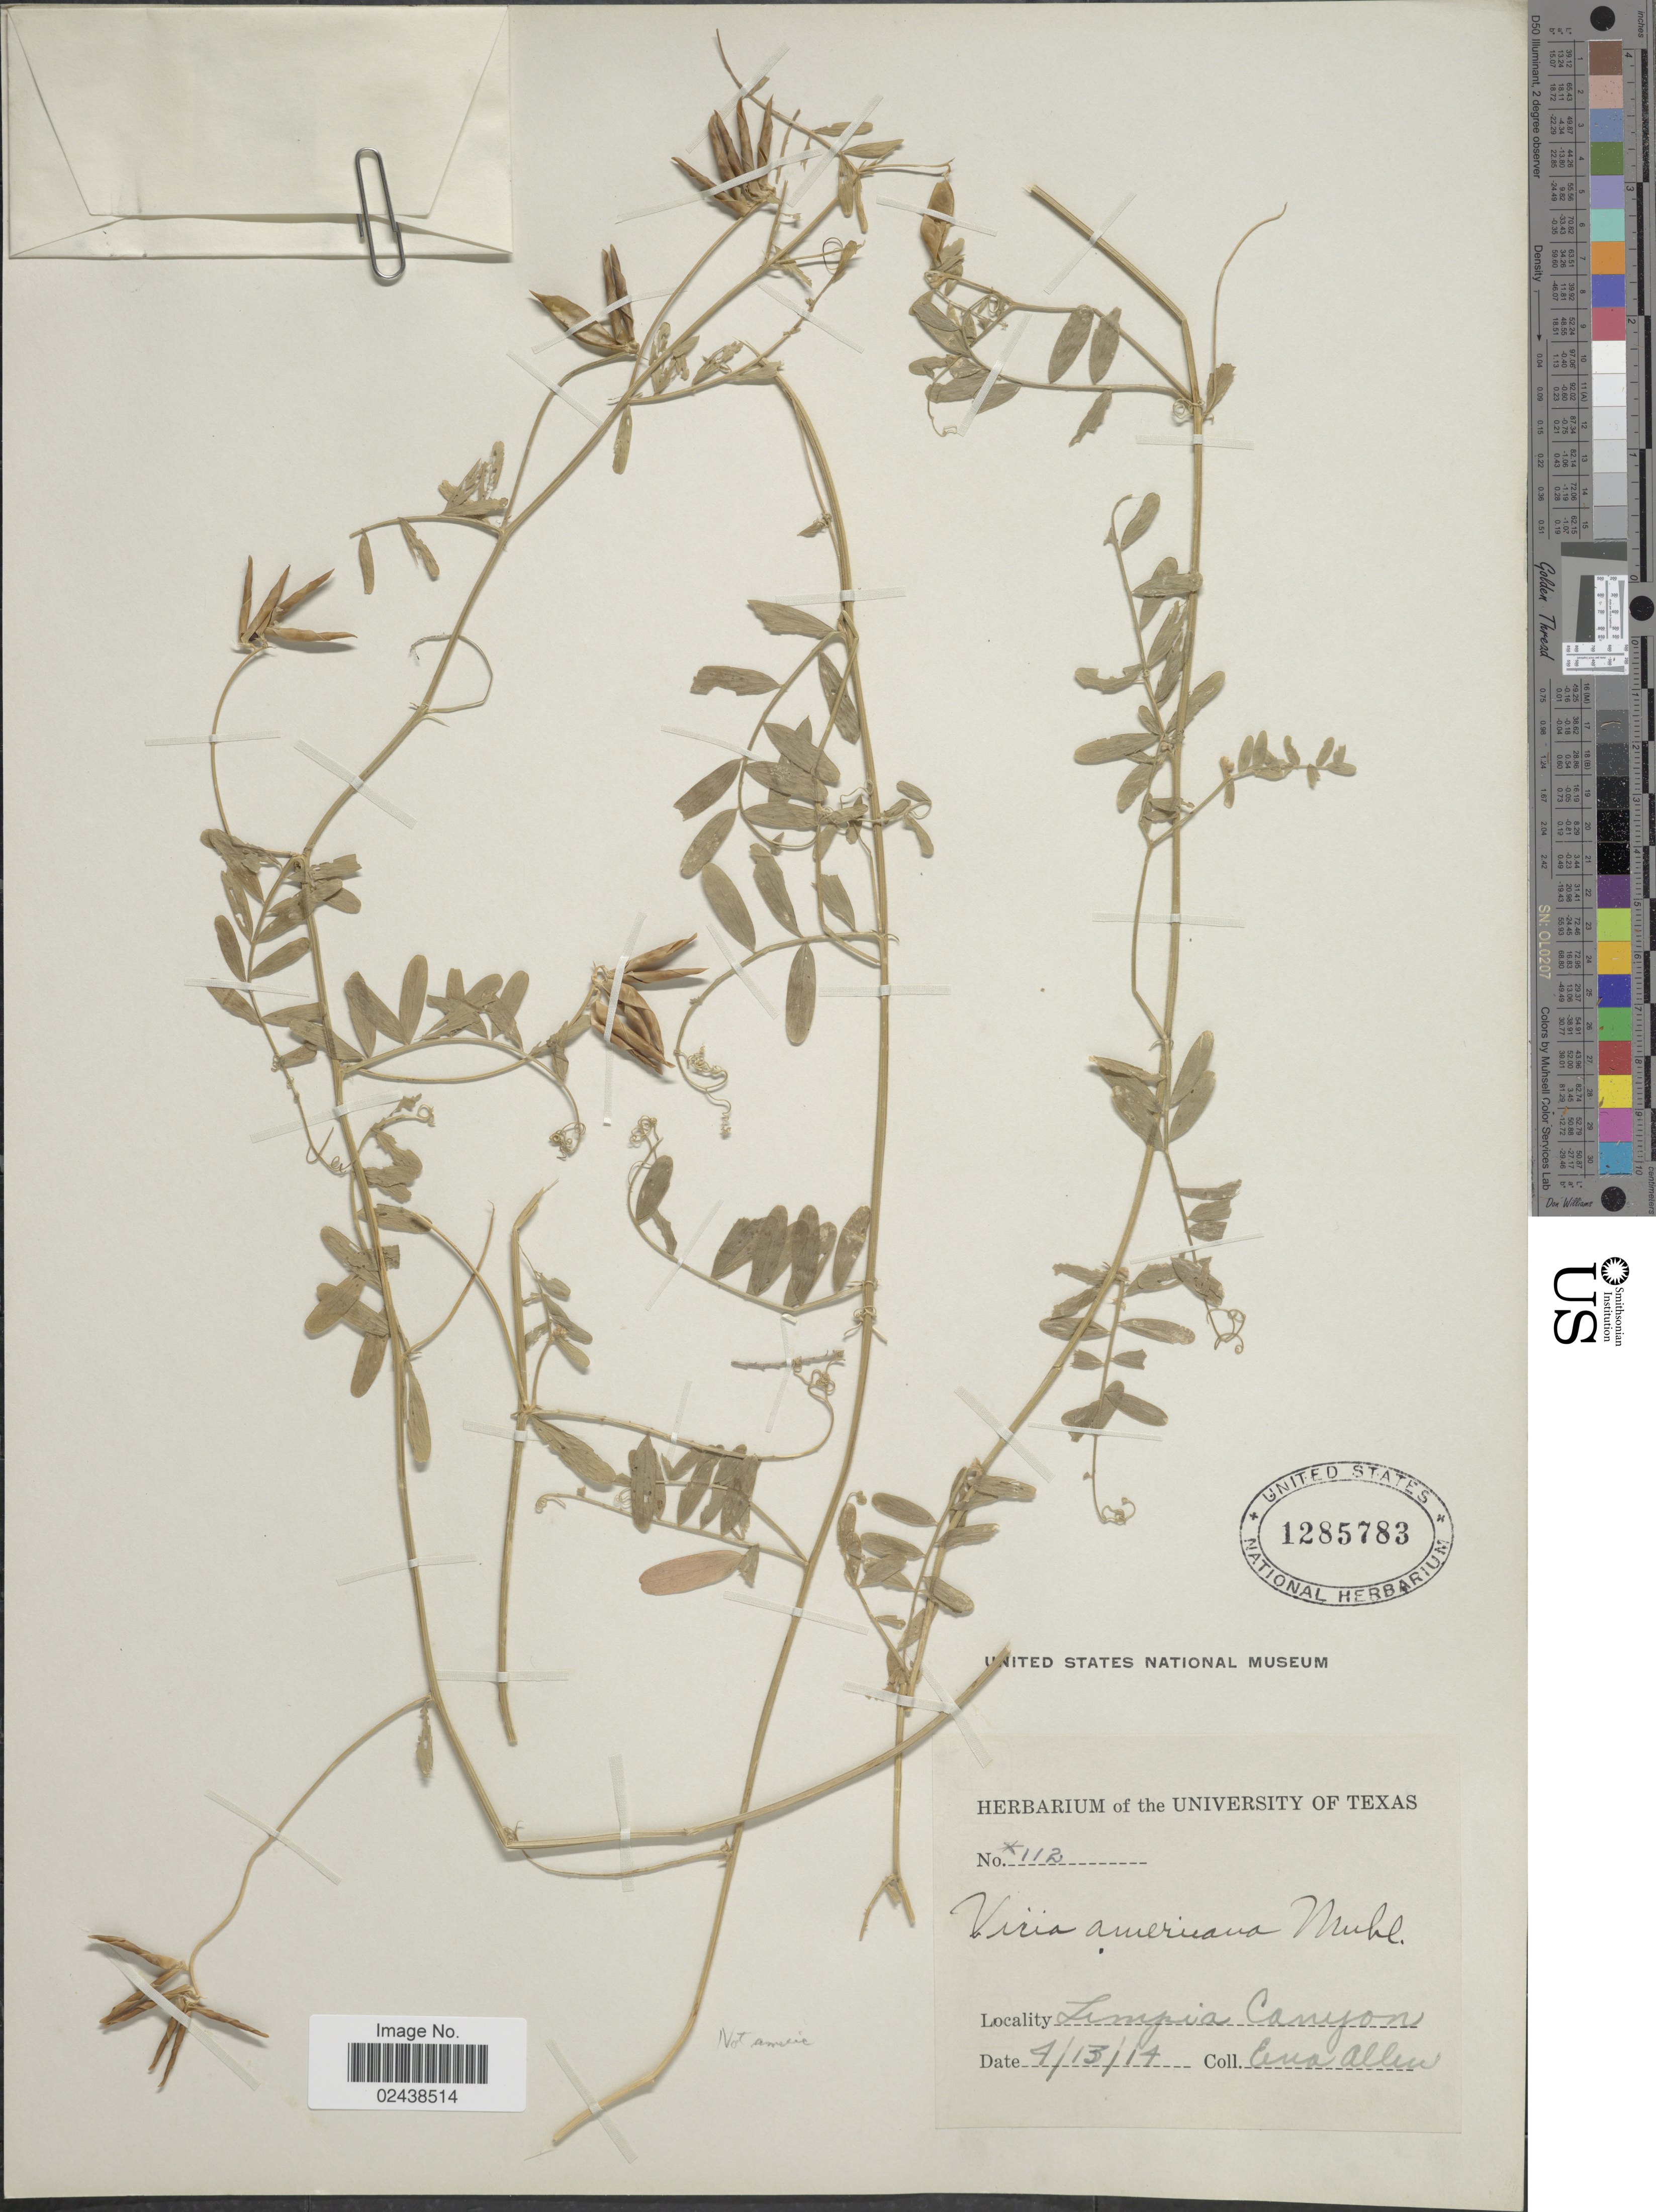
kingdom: Plantae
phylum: Tracheophyta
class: Magnoliopsida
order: Fabales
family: Fabaceae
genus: Vicia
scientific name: Vicia sp.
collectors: E. Allen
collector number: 112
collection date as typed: Transcribed d/m/y: 13/7/14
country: United States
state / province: Texas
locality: Limpia Canyon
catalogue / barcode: US 1285783